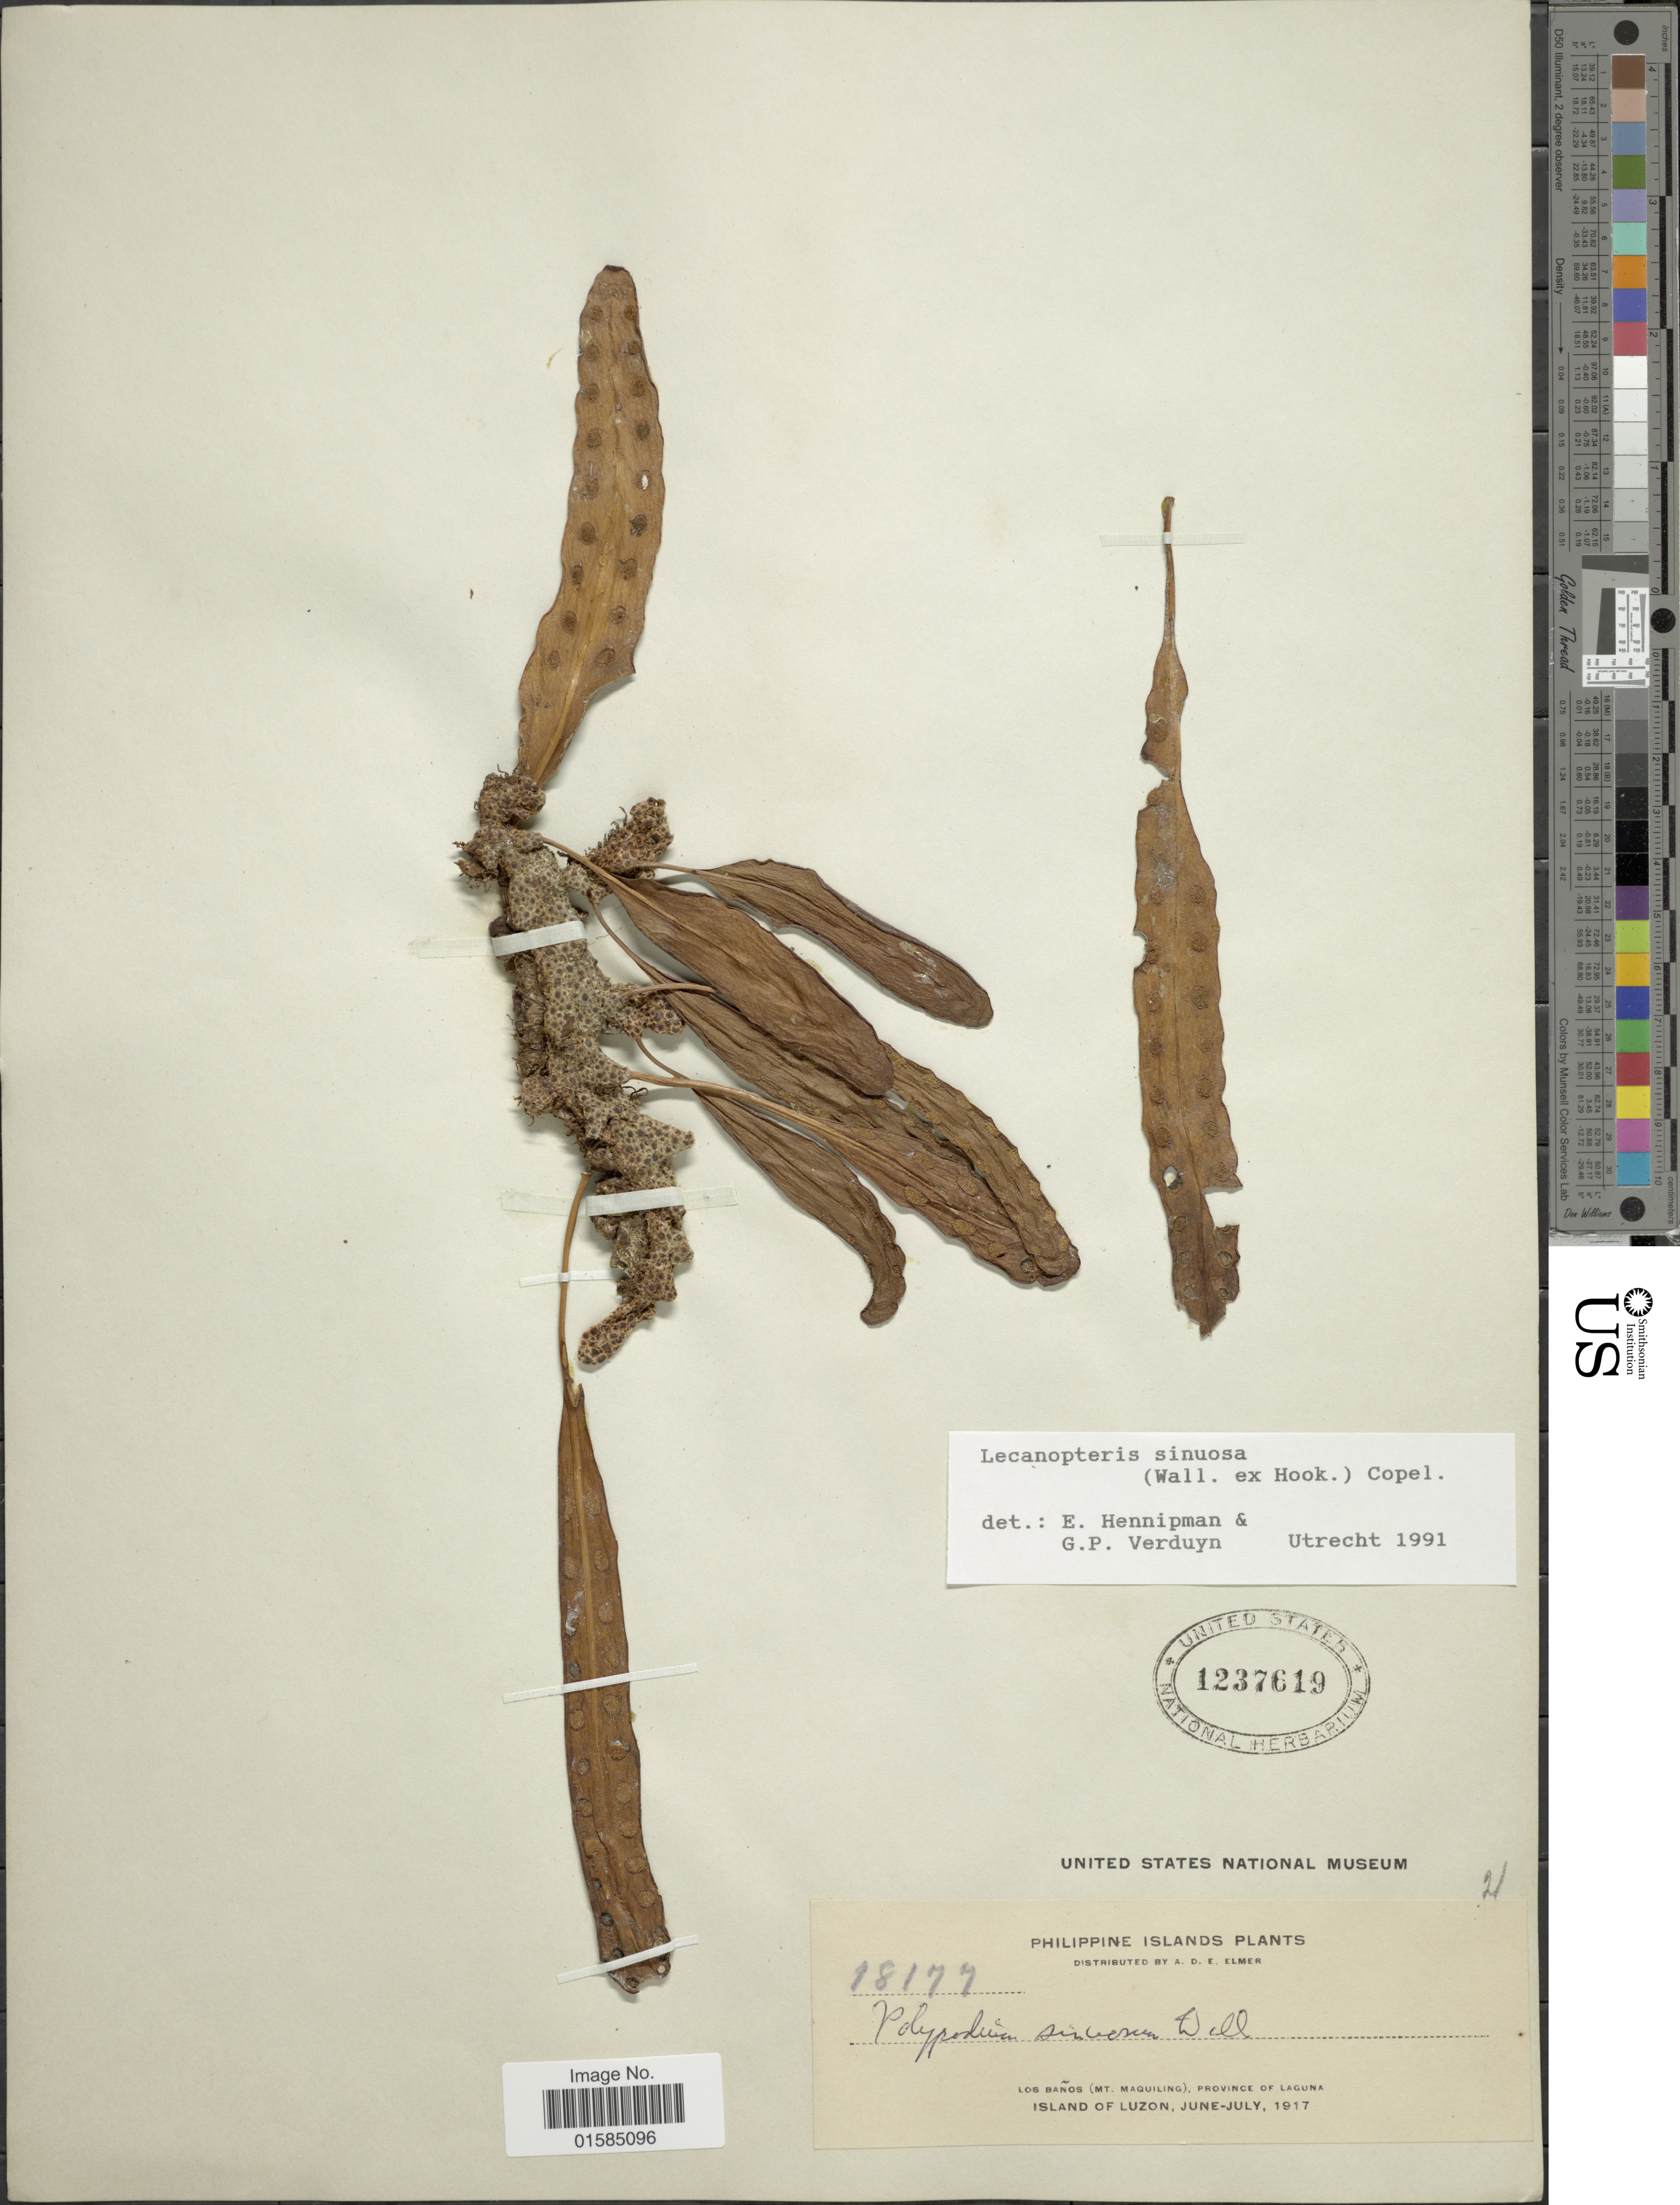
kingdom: Plantae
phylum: Tracheophyta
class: Polypodiopsida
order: Polypodiales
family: Polypodiaceae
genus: Lecanopteris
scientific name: Lecanopteris sinuosa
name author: (Wall. ex Hook.) Copel.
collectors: A. D. E. Elmer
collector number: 18177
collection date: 1917-06/1917-07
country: Philippines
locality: Philippine Islands, Los Baños (Mt. Maquiling), Province of Laguna, Island of Luzon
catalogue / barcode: US 1237619